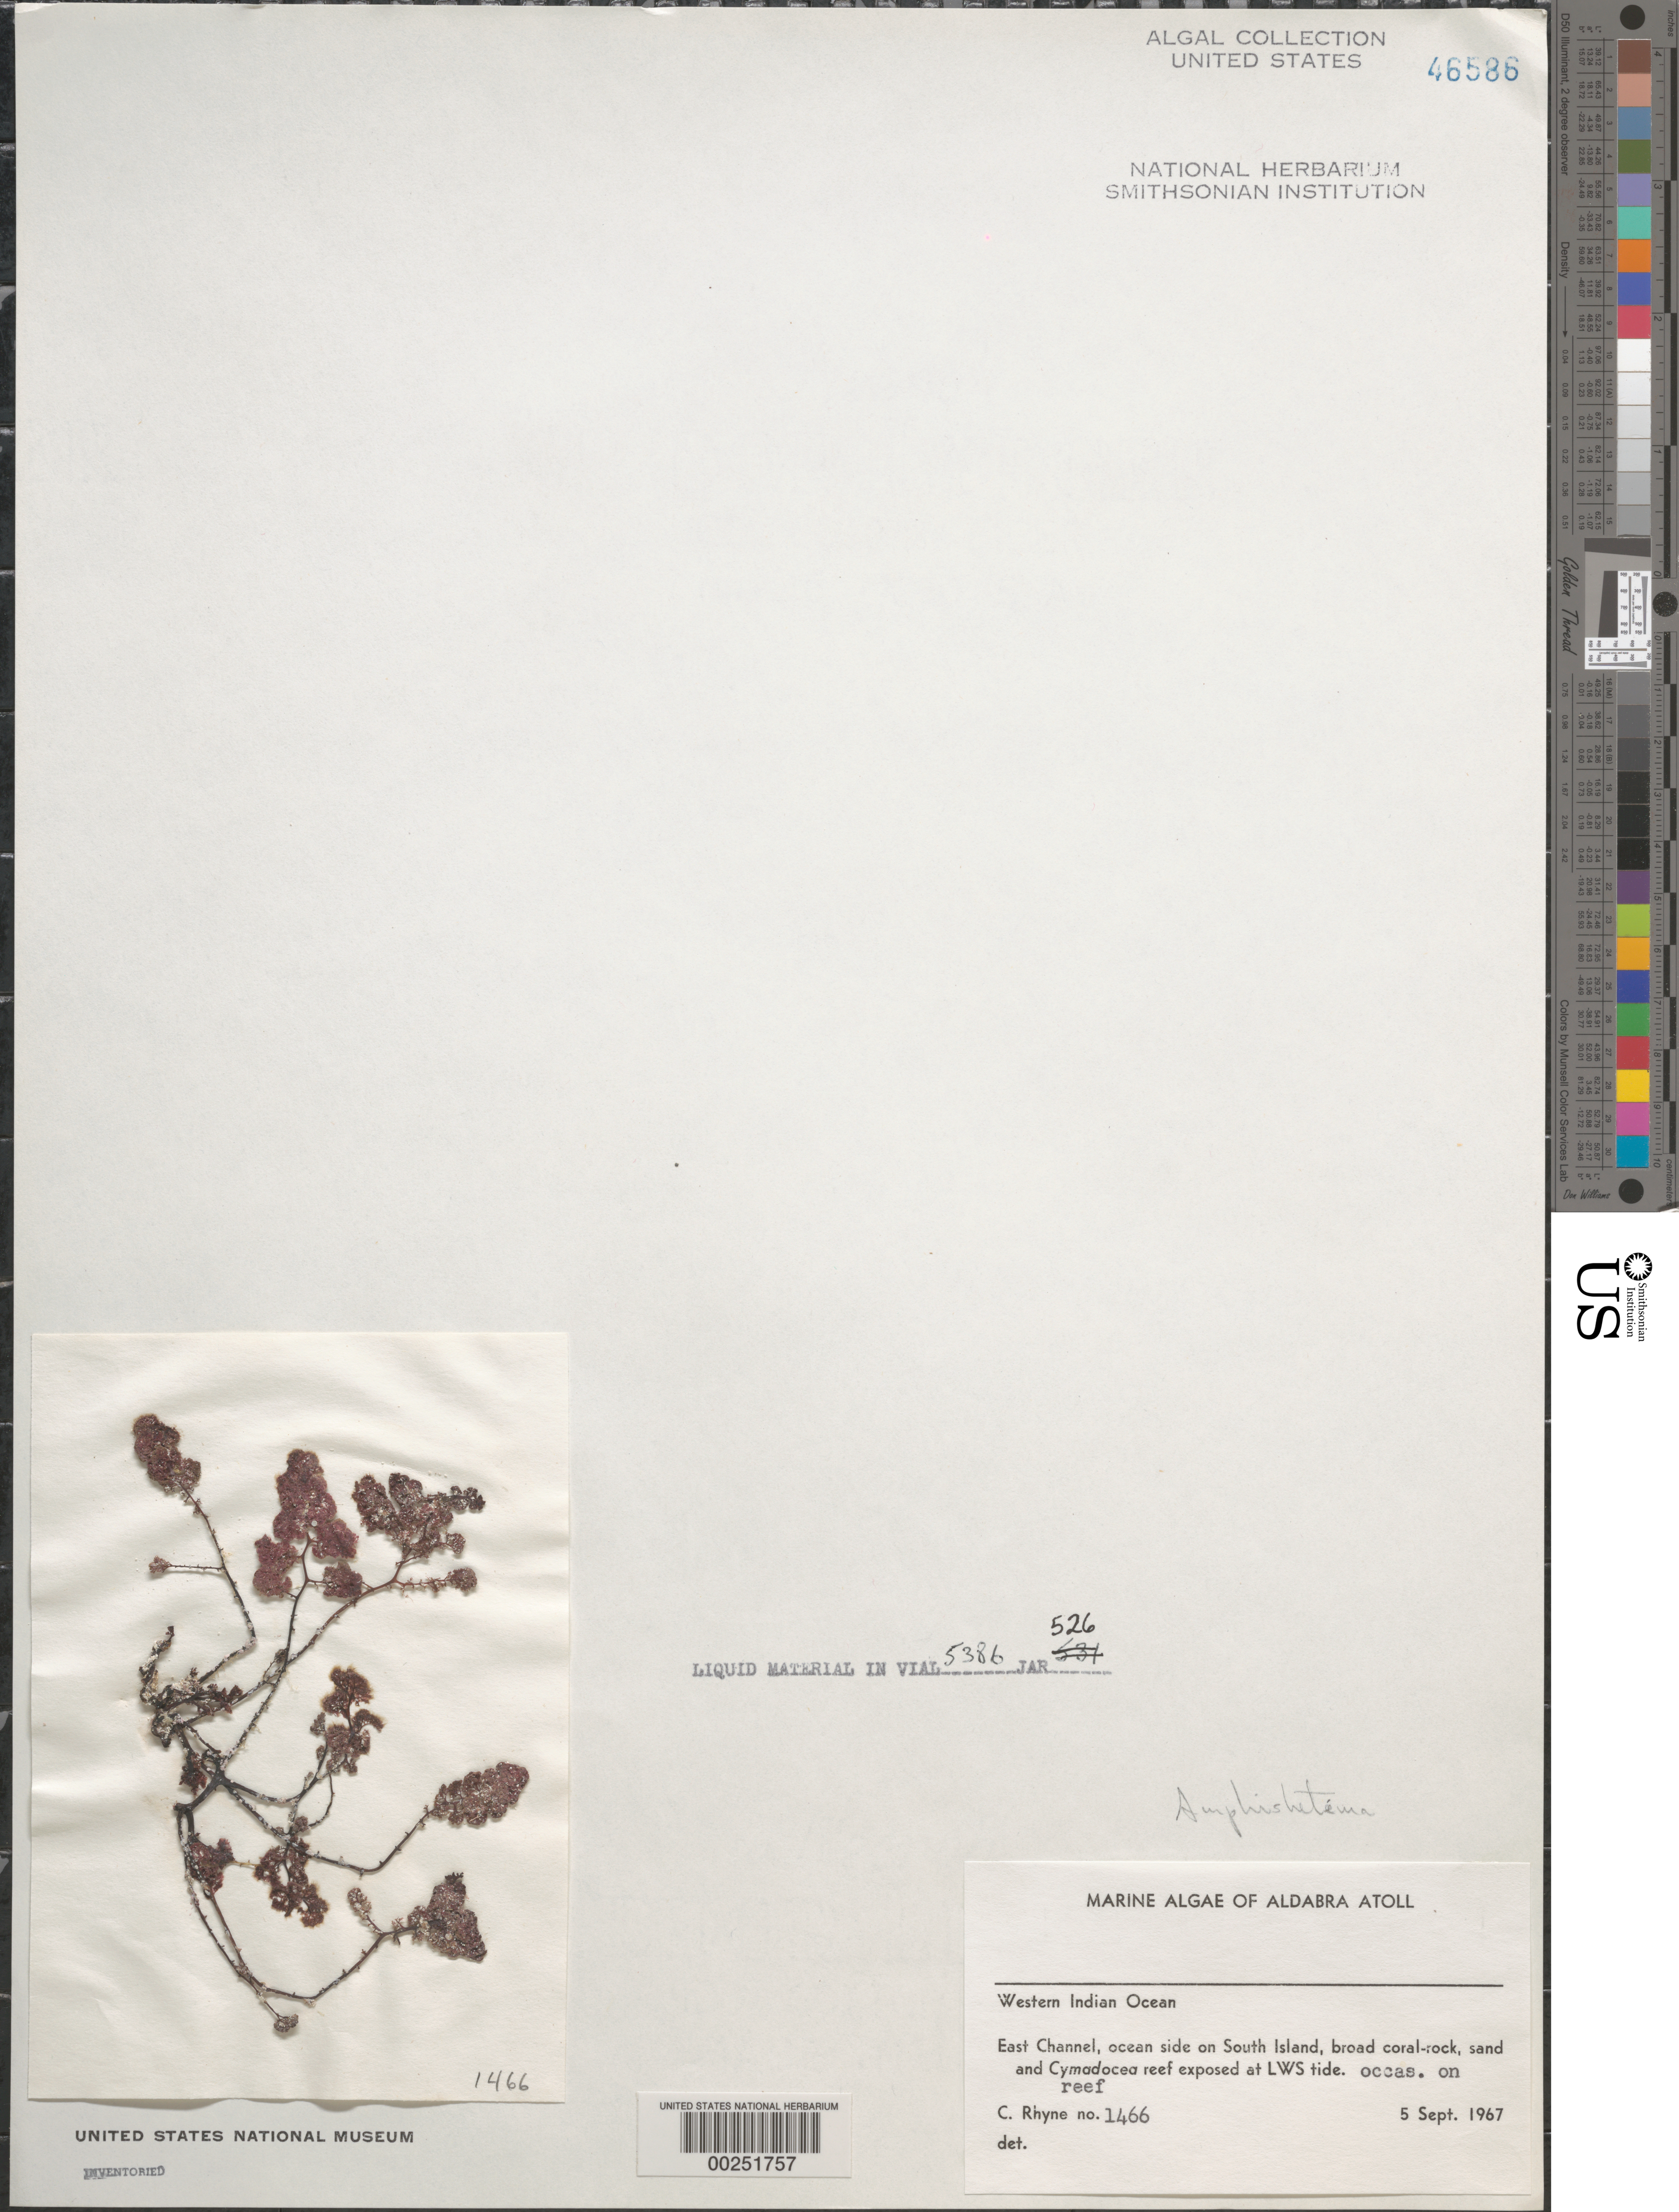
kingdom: Plantae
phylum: Rhodophyta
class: Florideophyceae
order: Ceramiales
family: Dasyaceae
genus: Amphisbetema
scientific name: Amphisbetema sp.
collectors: C. Rhyne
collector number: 1466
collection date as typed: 05 Sep 1967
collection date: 1967-09-05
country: Seychelles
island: Aldabra Atoll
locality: East Channel, South Islet.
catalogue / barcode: US 46586